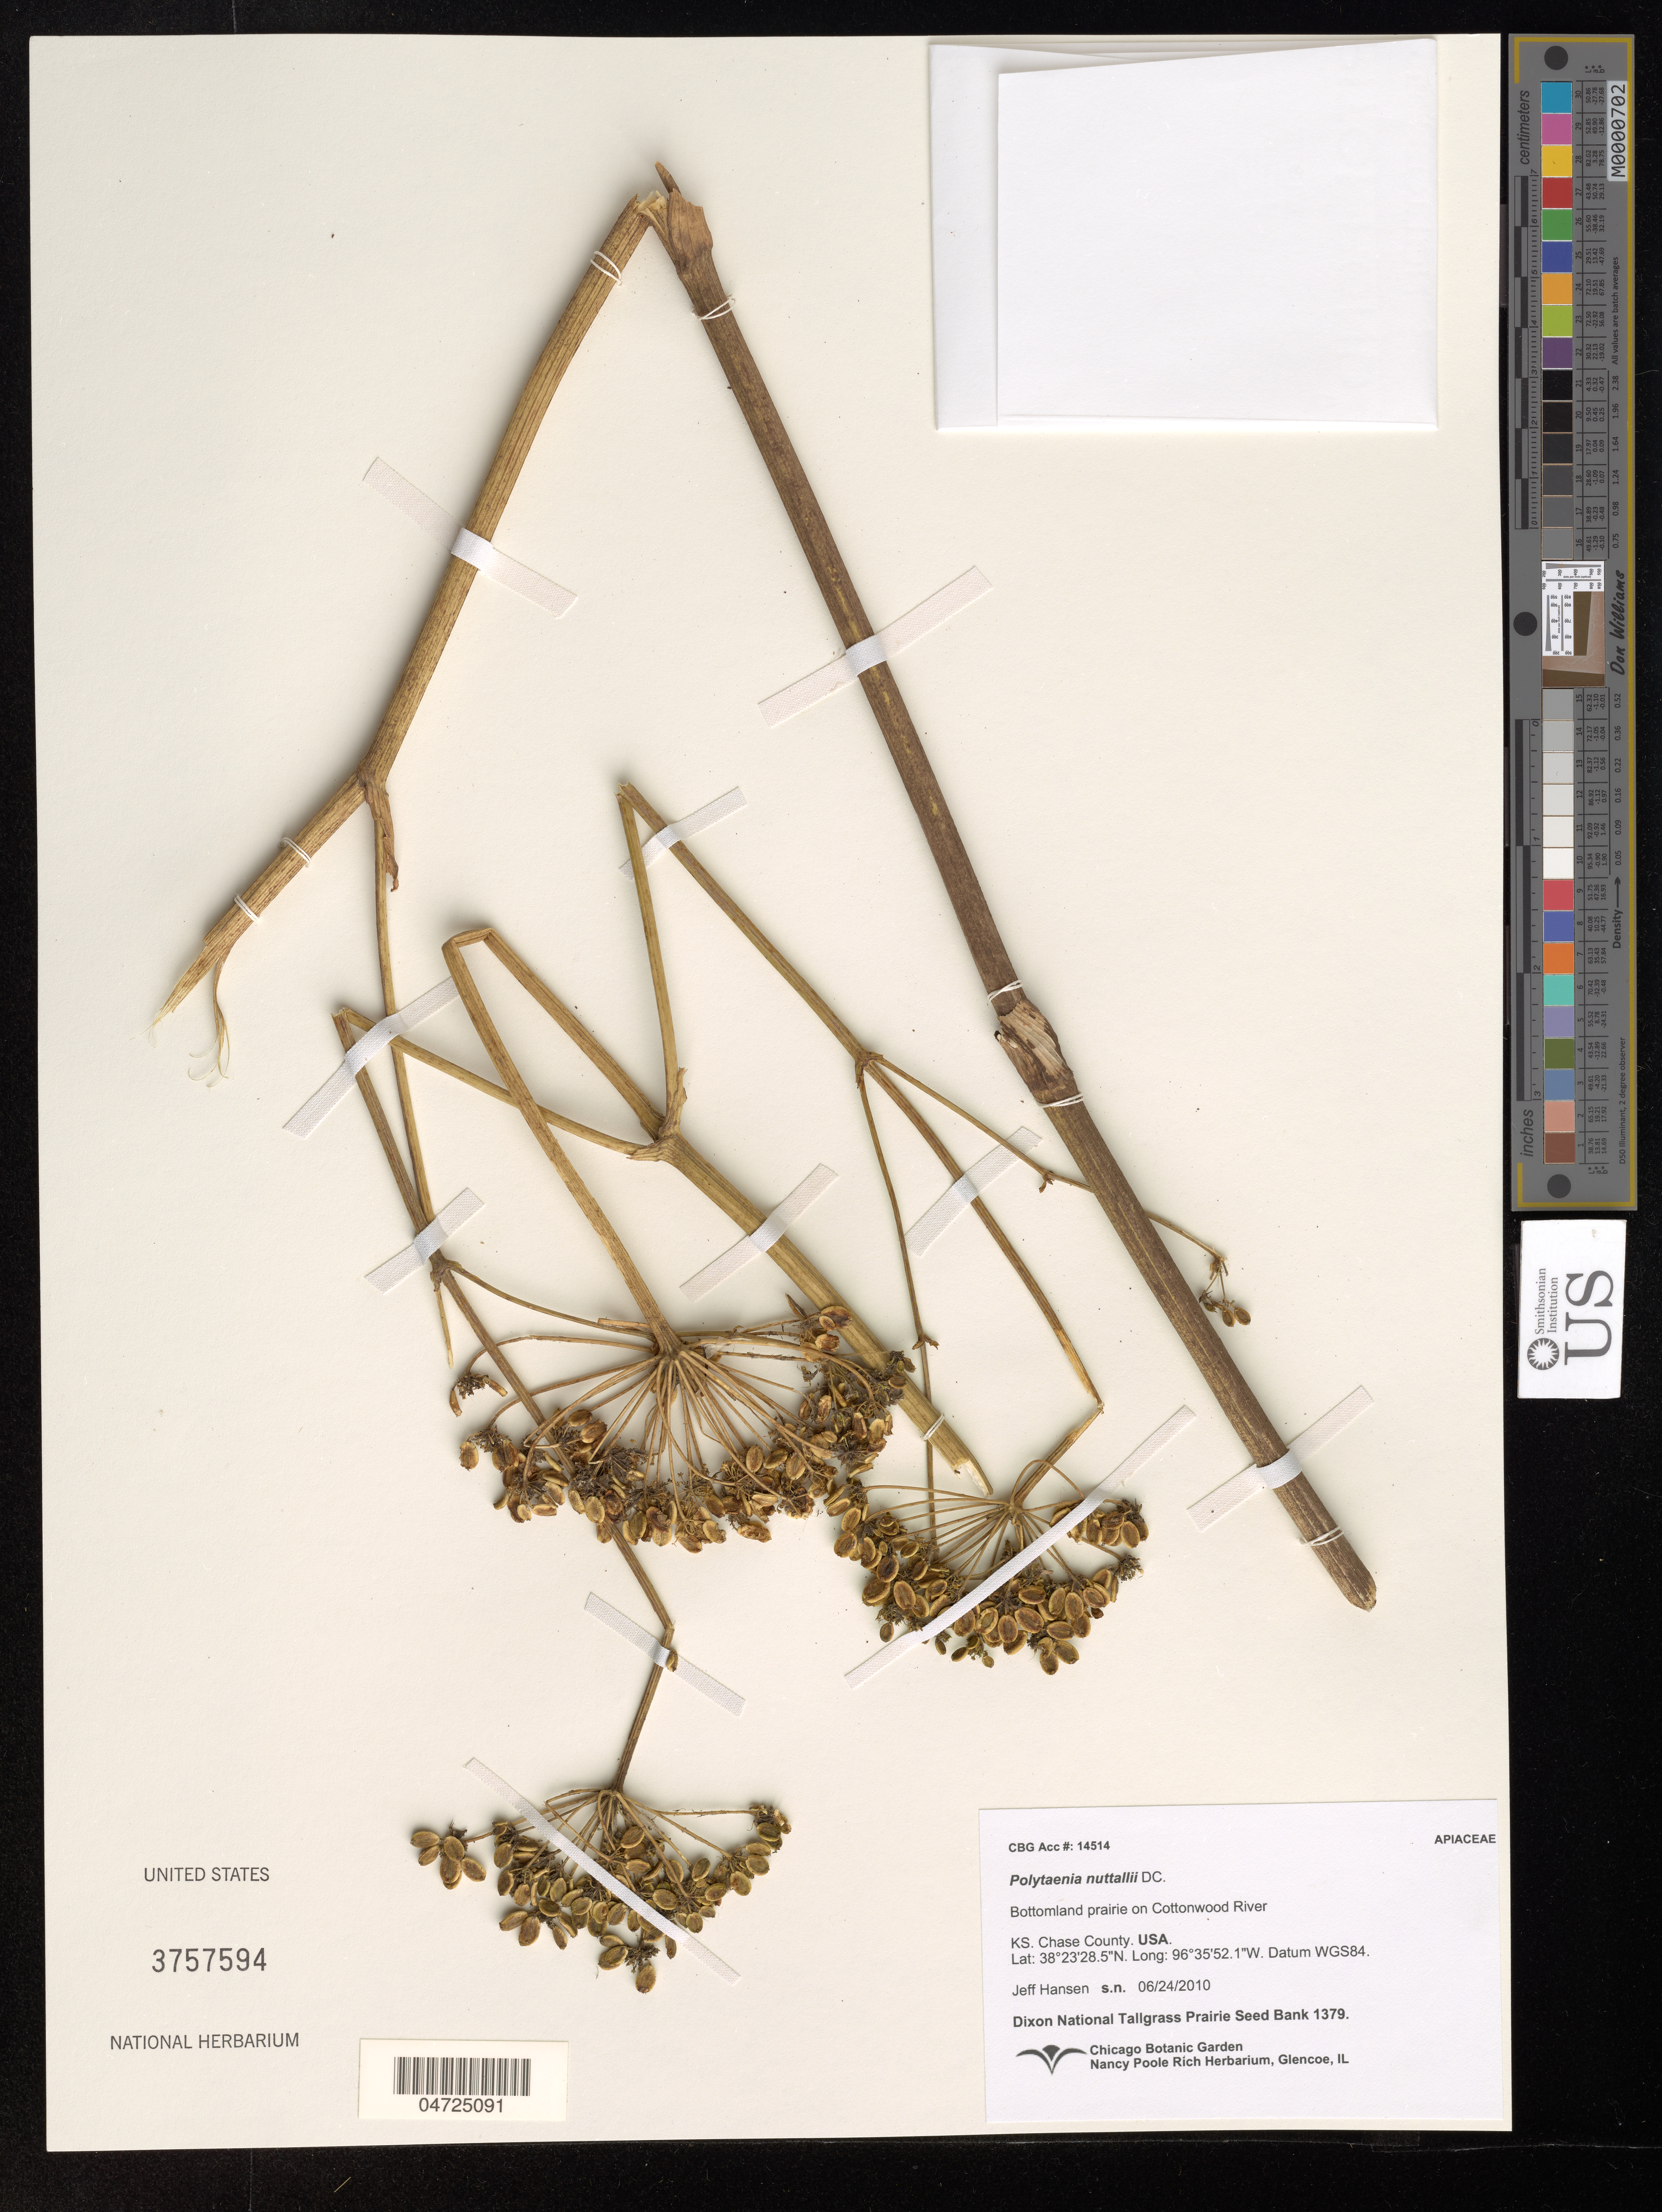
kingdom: Plantae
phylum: Tracheophyta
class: Magnoliopsida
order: Apiales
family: Apiaceae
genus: Polytaenia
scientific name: Polytaenia nuttallii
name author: DC.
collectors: J. Hansen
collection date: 2010-06-24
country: United States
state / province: Kansas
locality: Bottomland prairie on Cottonwood River. Chase County. Datum WGS84.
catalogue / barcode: US 3757594